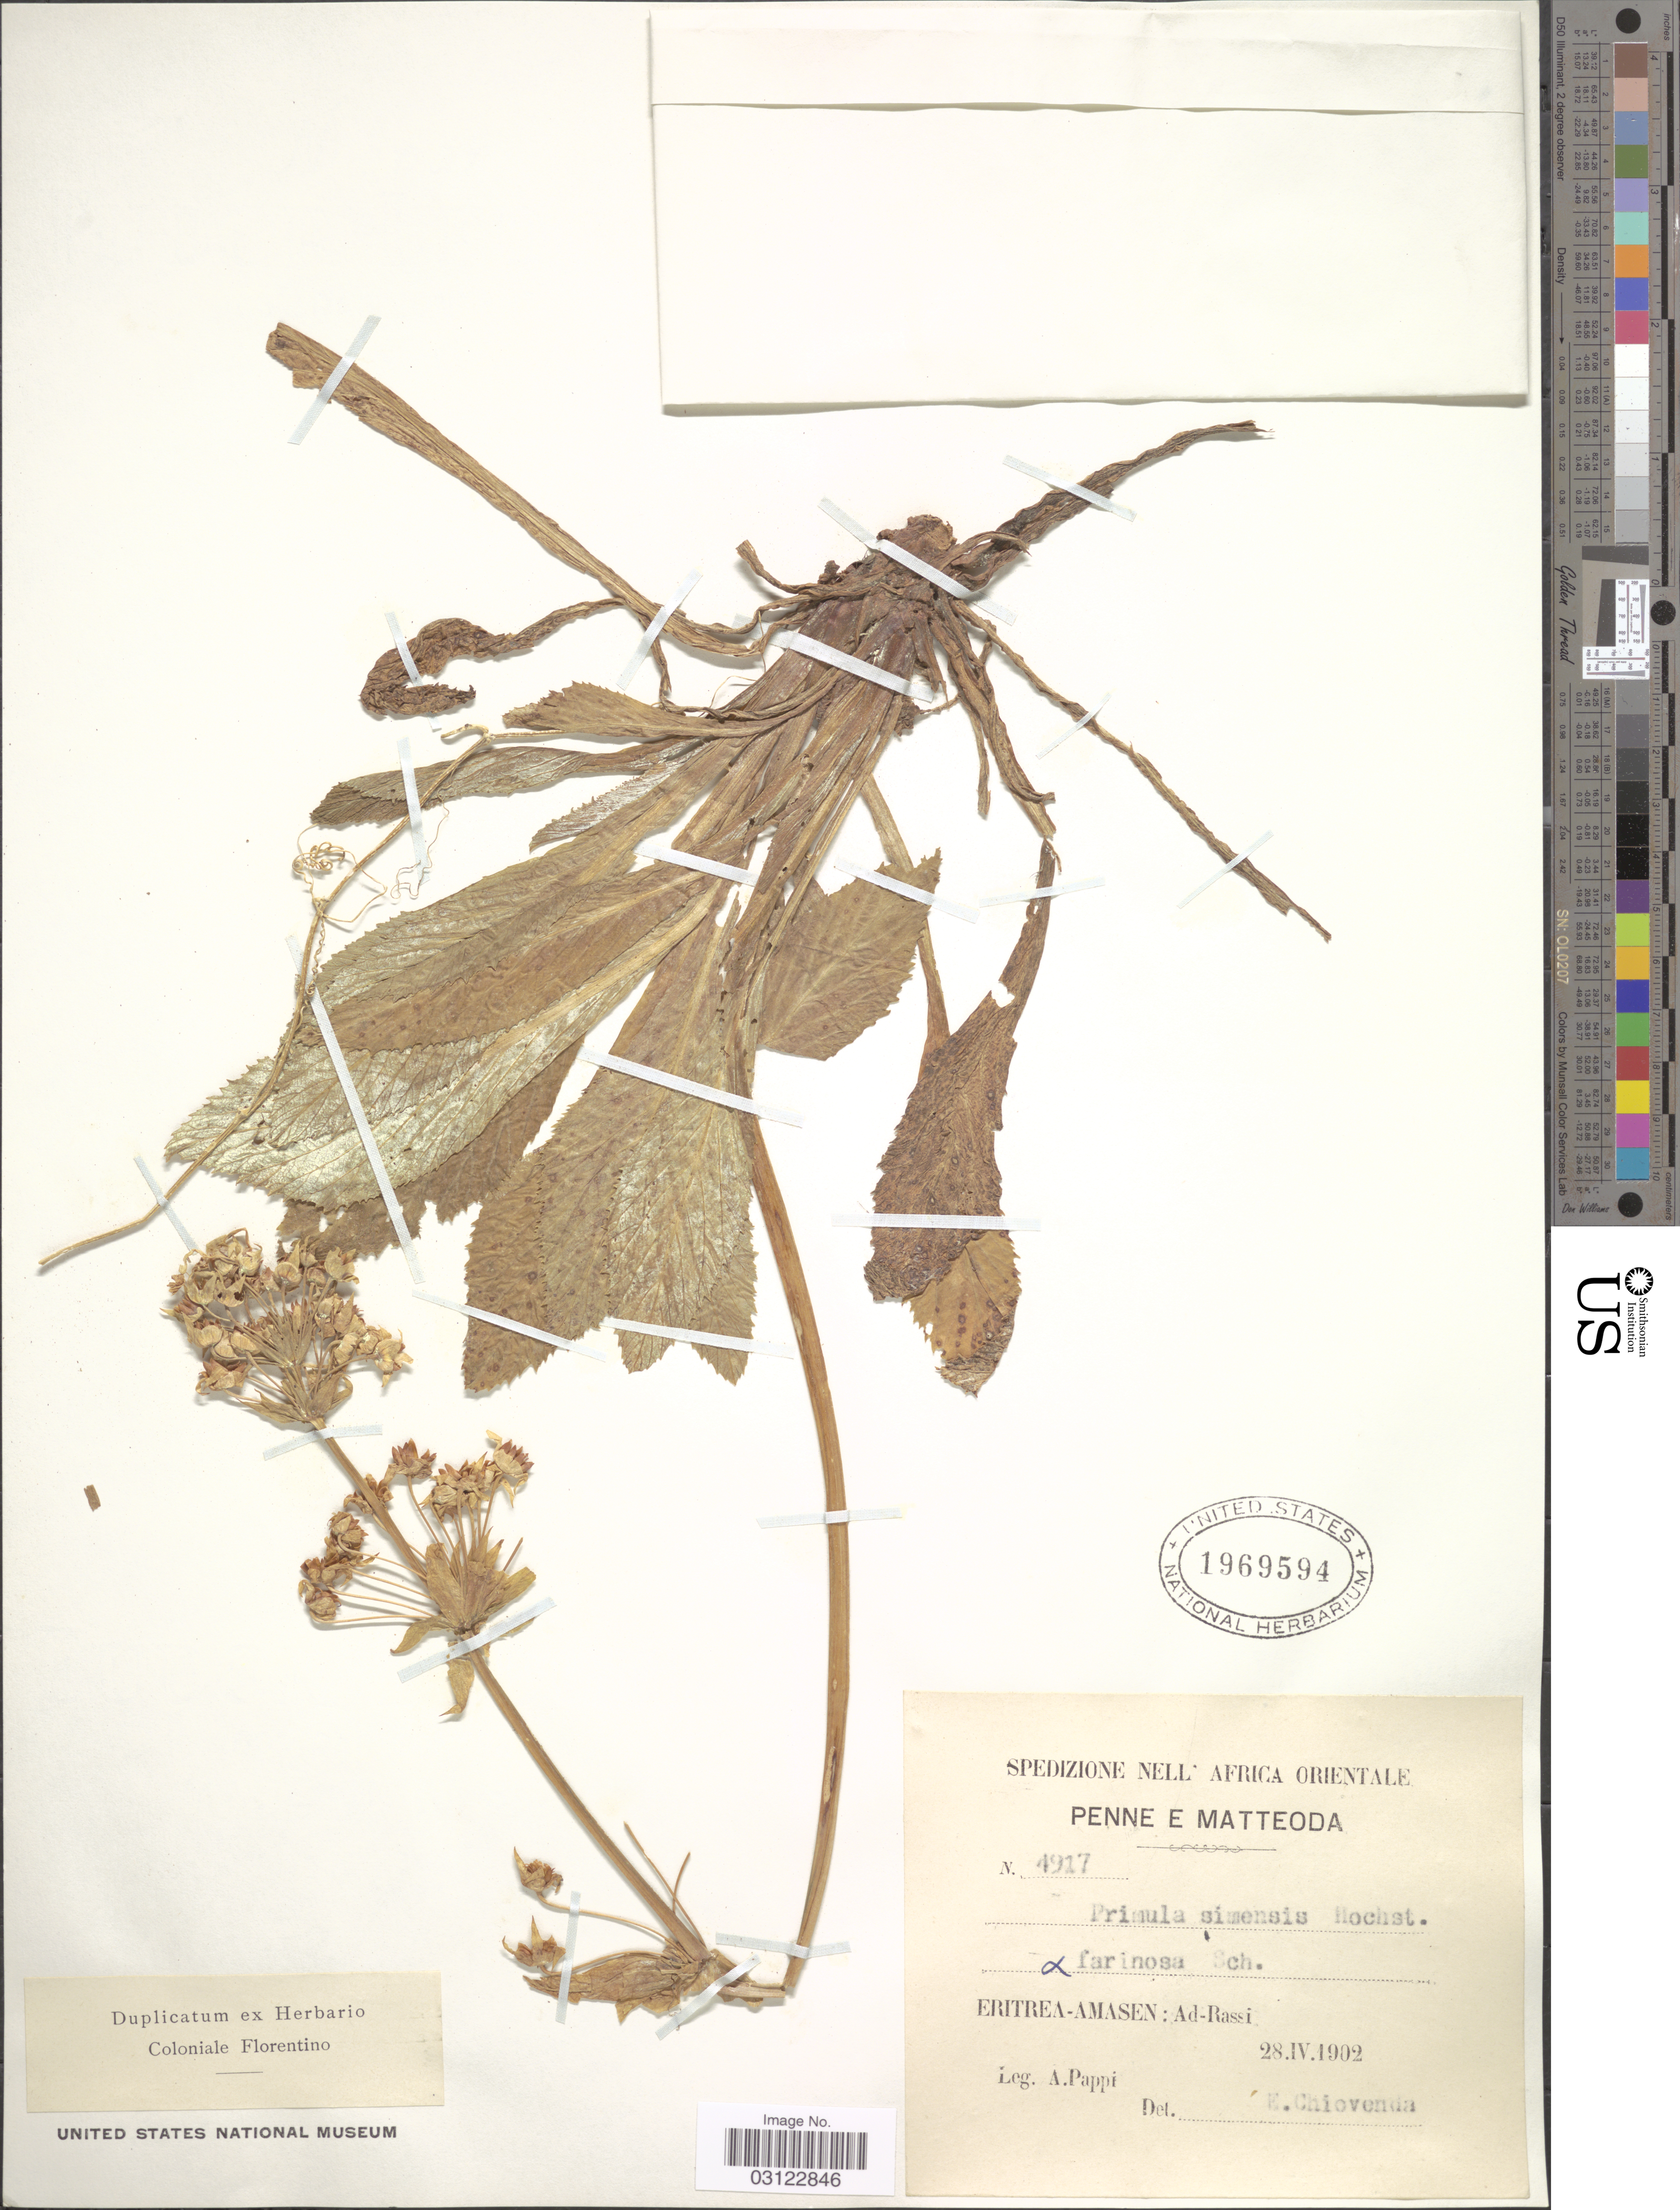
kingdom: Plantae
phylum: Tracheophyta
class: Magnoliopsida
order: Ericales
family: Primulaceae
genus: Primula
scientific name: Primula simensis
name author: Hochst.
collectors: A. Pappi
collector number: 4917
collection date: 1902-04-28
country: Eritrea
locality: Africa Orientale. Penne e Matteoda. Eritrea-Amasien: Ad-Rassi.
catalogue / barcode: US 1969594